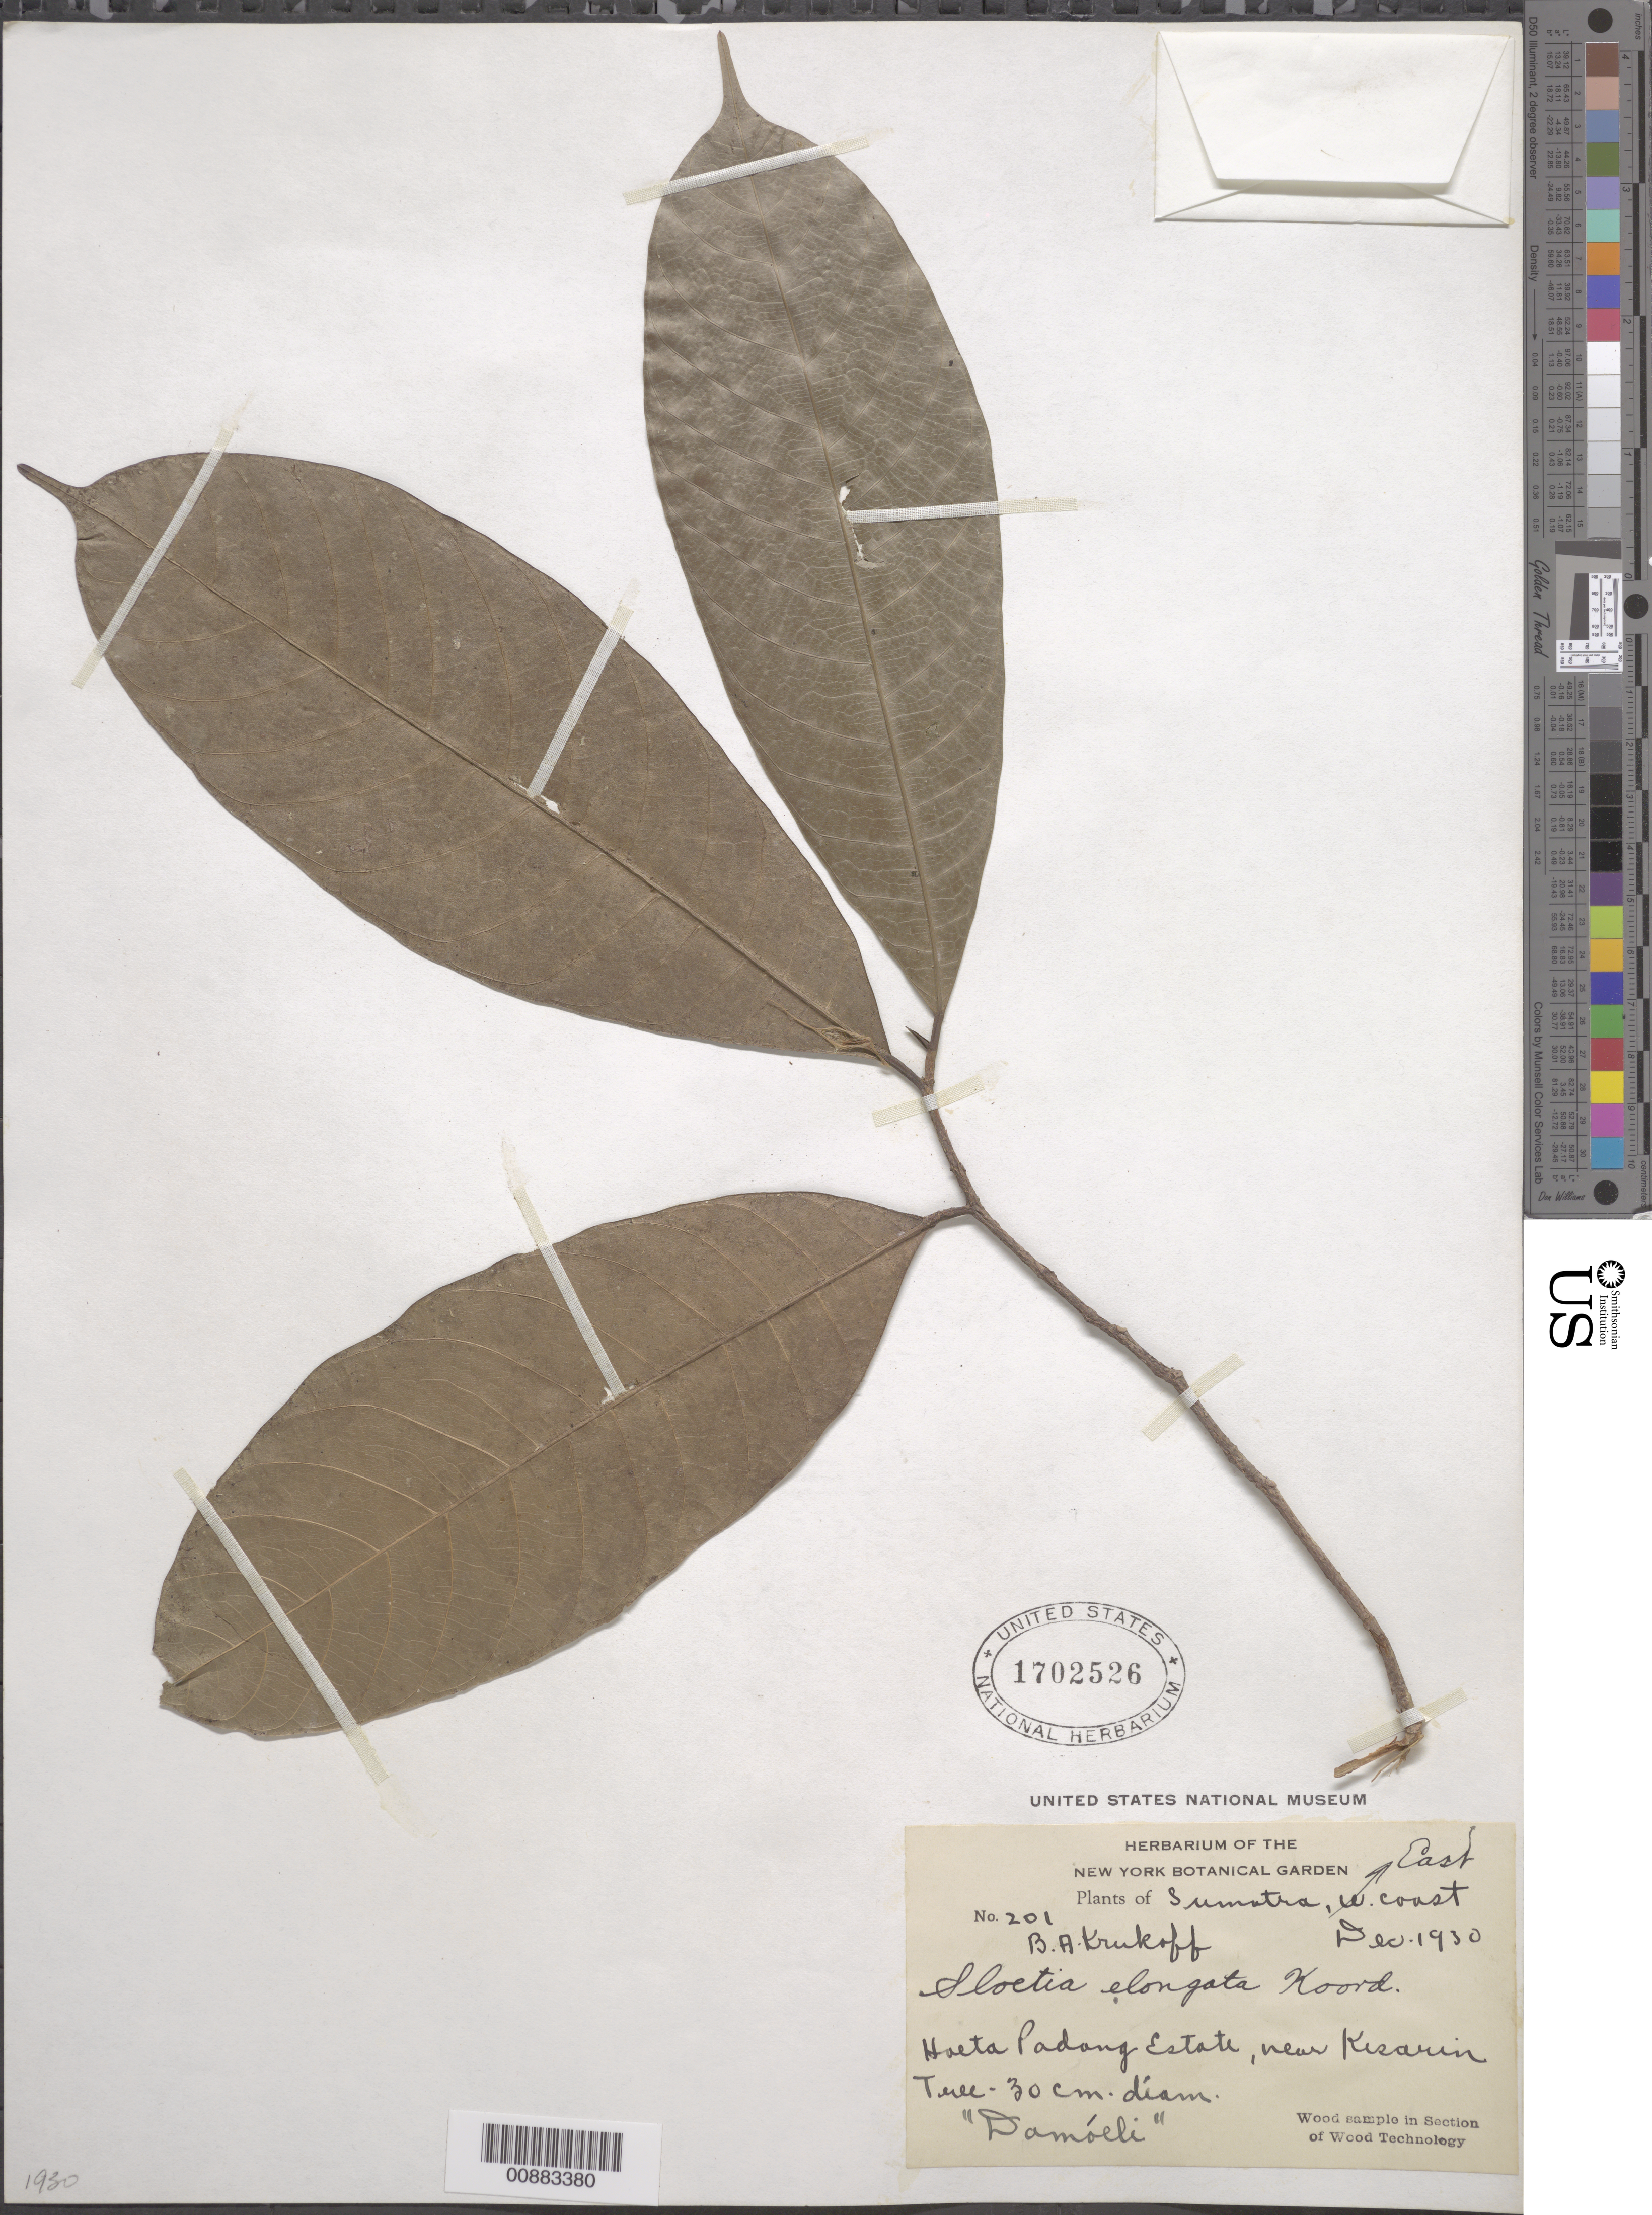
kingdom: Plantae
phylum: Tracheophyta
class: Magnoliopsida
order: Rosales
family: Moraceae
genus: Sloetia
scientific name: Sloetia elongata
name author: (Miq.) Koord.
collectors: B. A. Krukoff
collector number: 201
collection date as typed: Dec 1930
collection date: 1930-12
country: Indonesia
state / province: Sumatra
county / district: Riau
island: Sumatra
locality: Haeta Padang Estate, near Kisarin.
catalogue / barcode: US 1702526